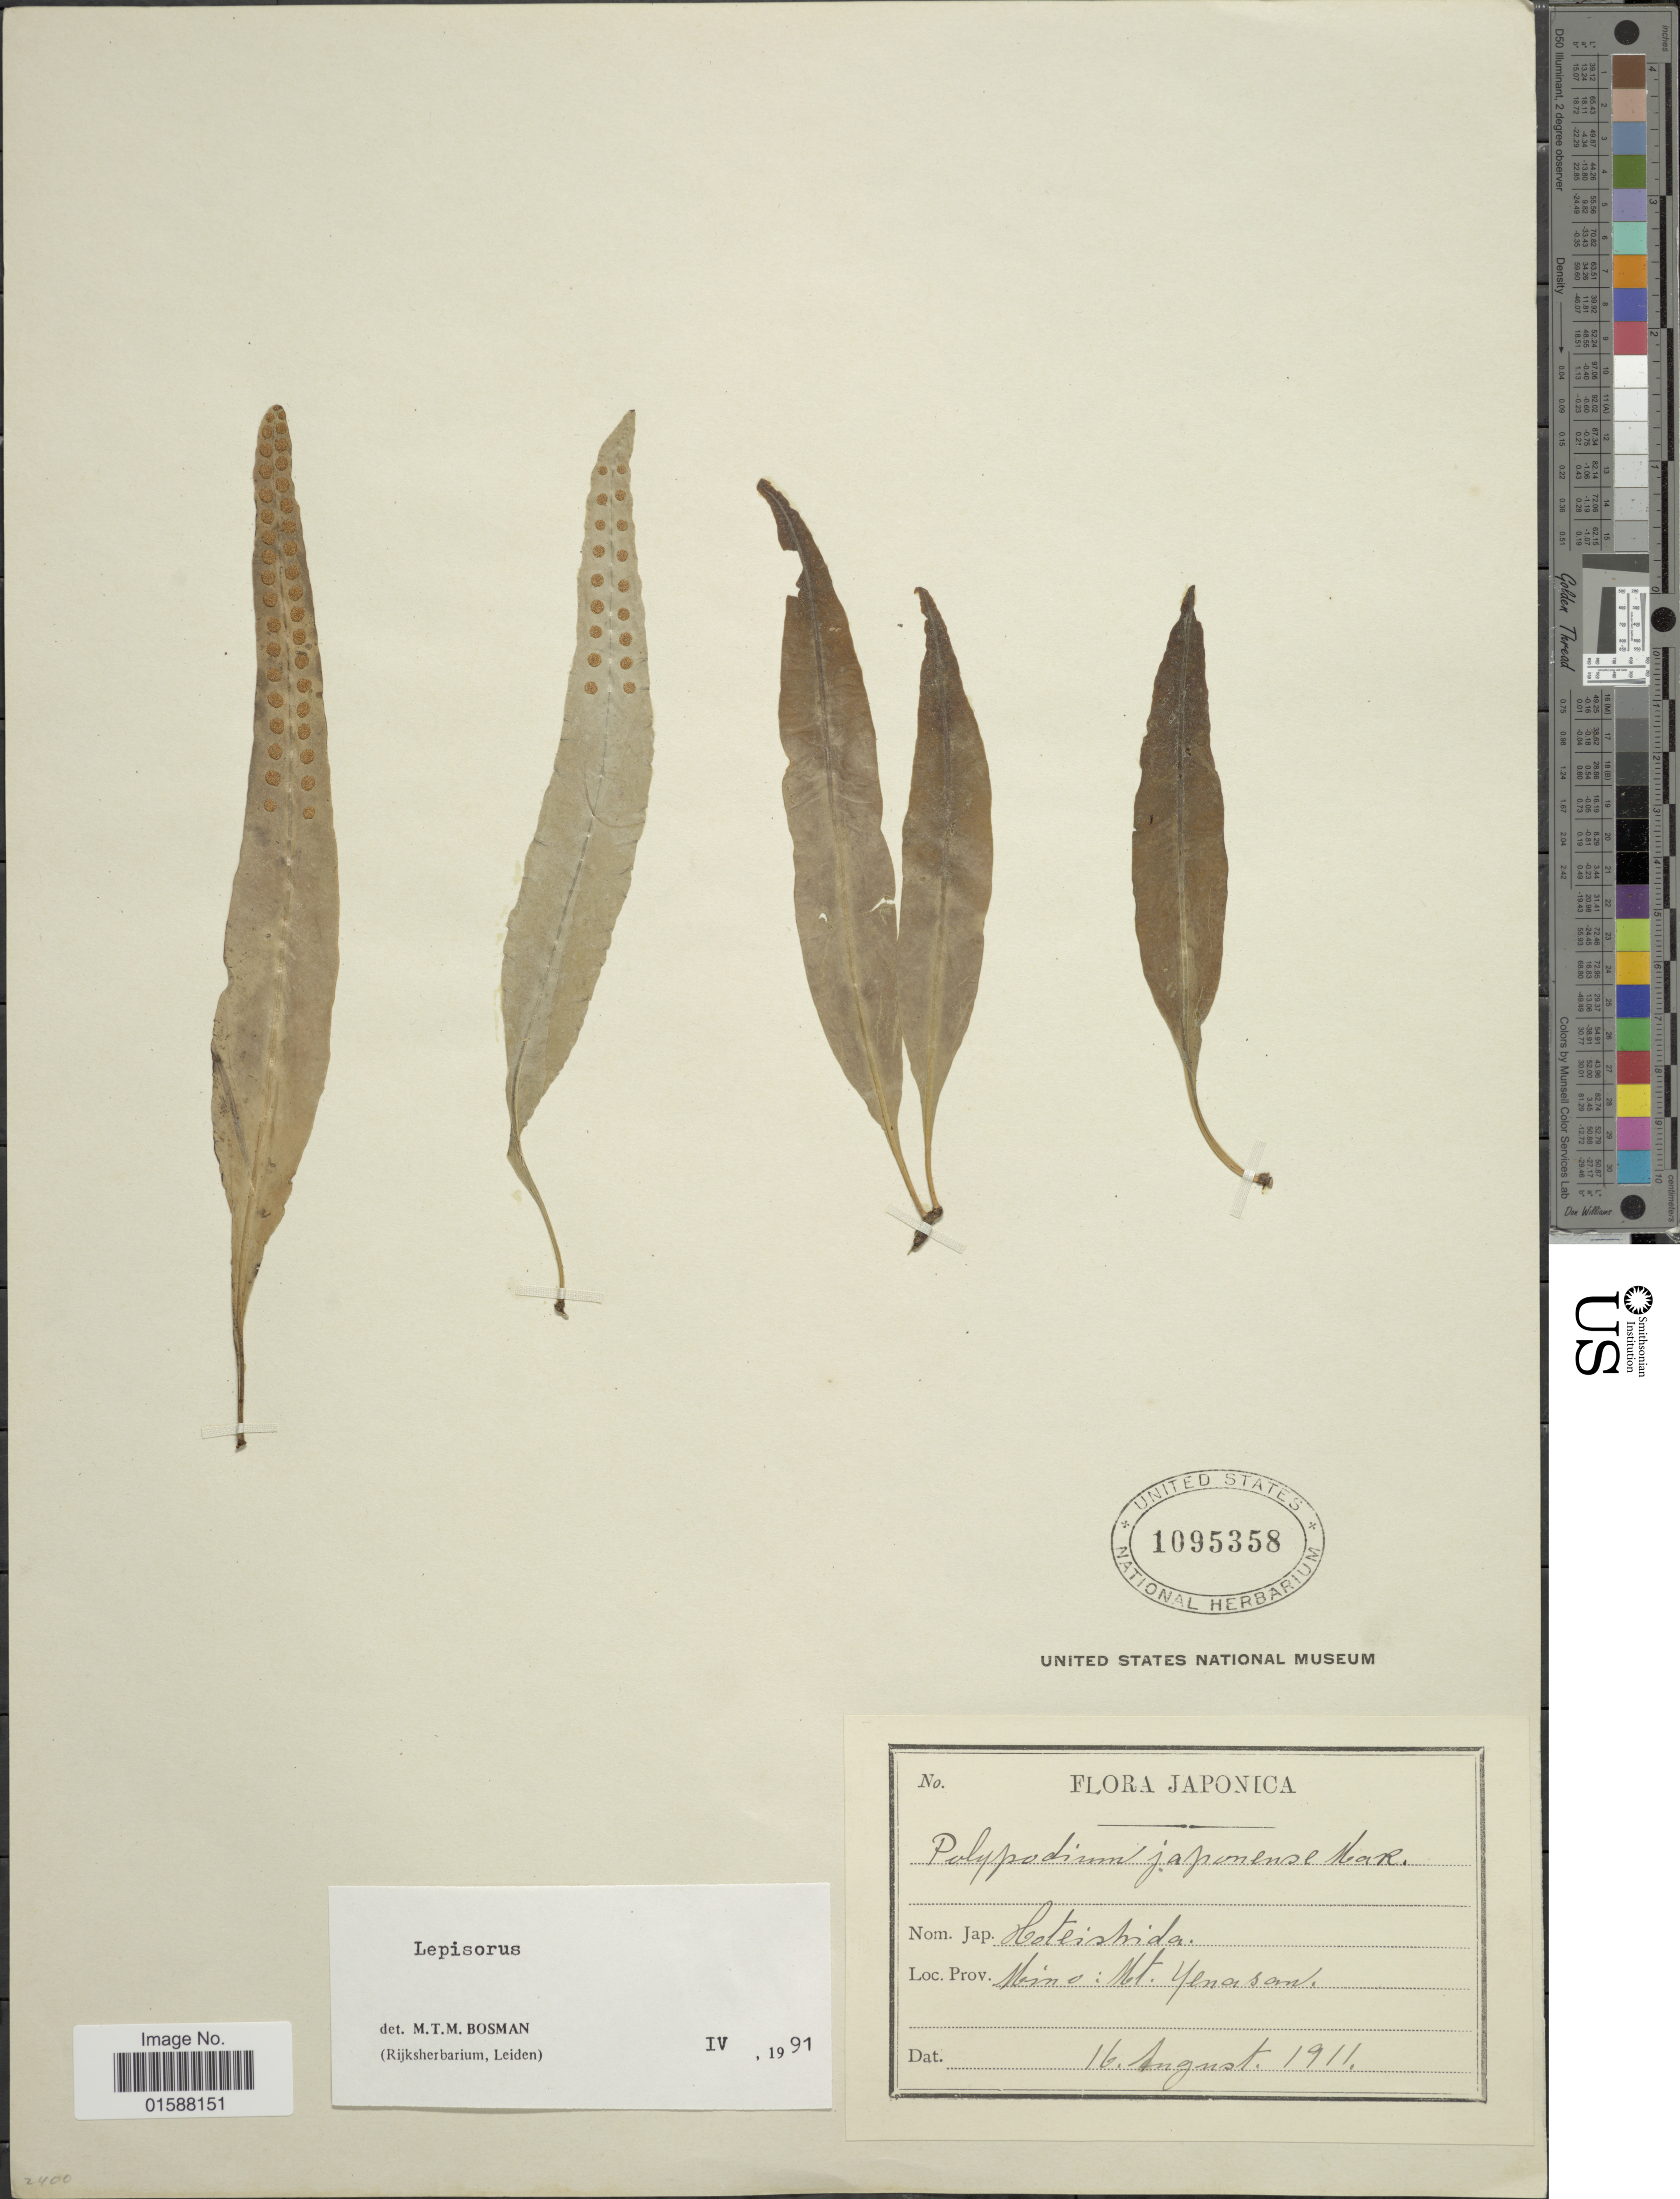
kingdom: Plantae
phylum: Tracheophyta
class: Polypodiopsida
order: Polypodiales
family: Polypodiaceae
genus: Lepisorus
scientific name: Lepisorus sp.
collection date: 1911-08-16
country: Japan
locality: Prov. Mismo: Mt. Yenasan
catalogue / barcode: US 1095358